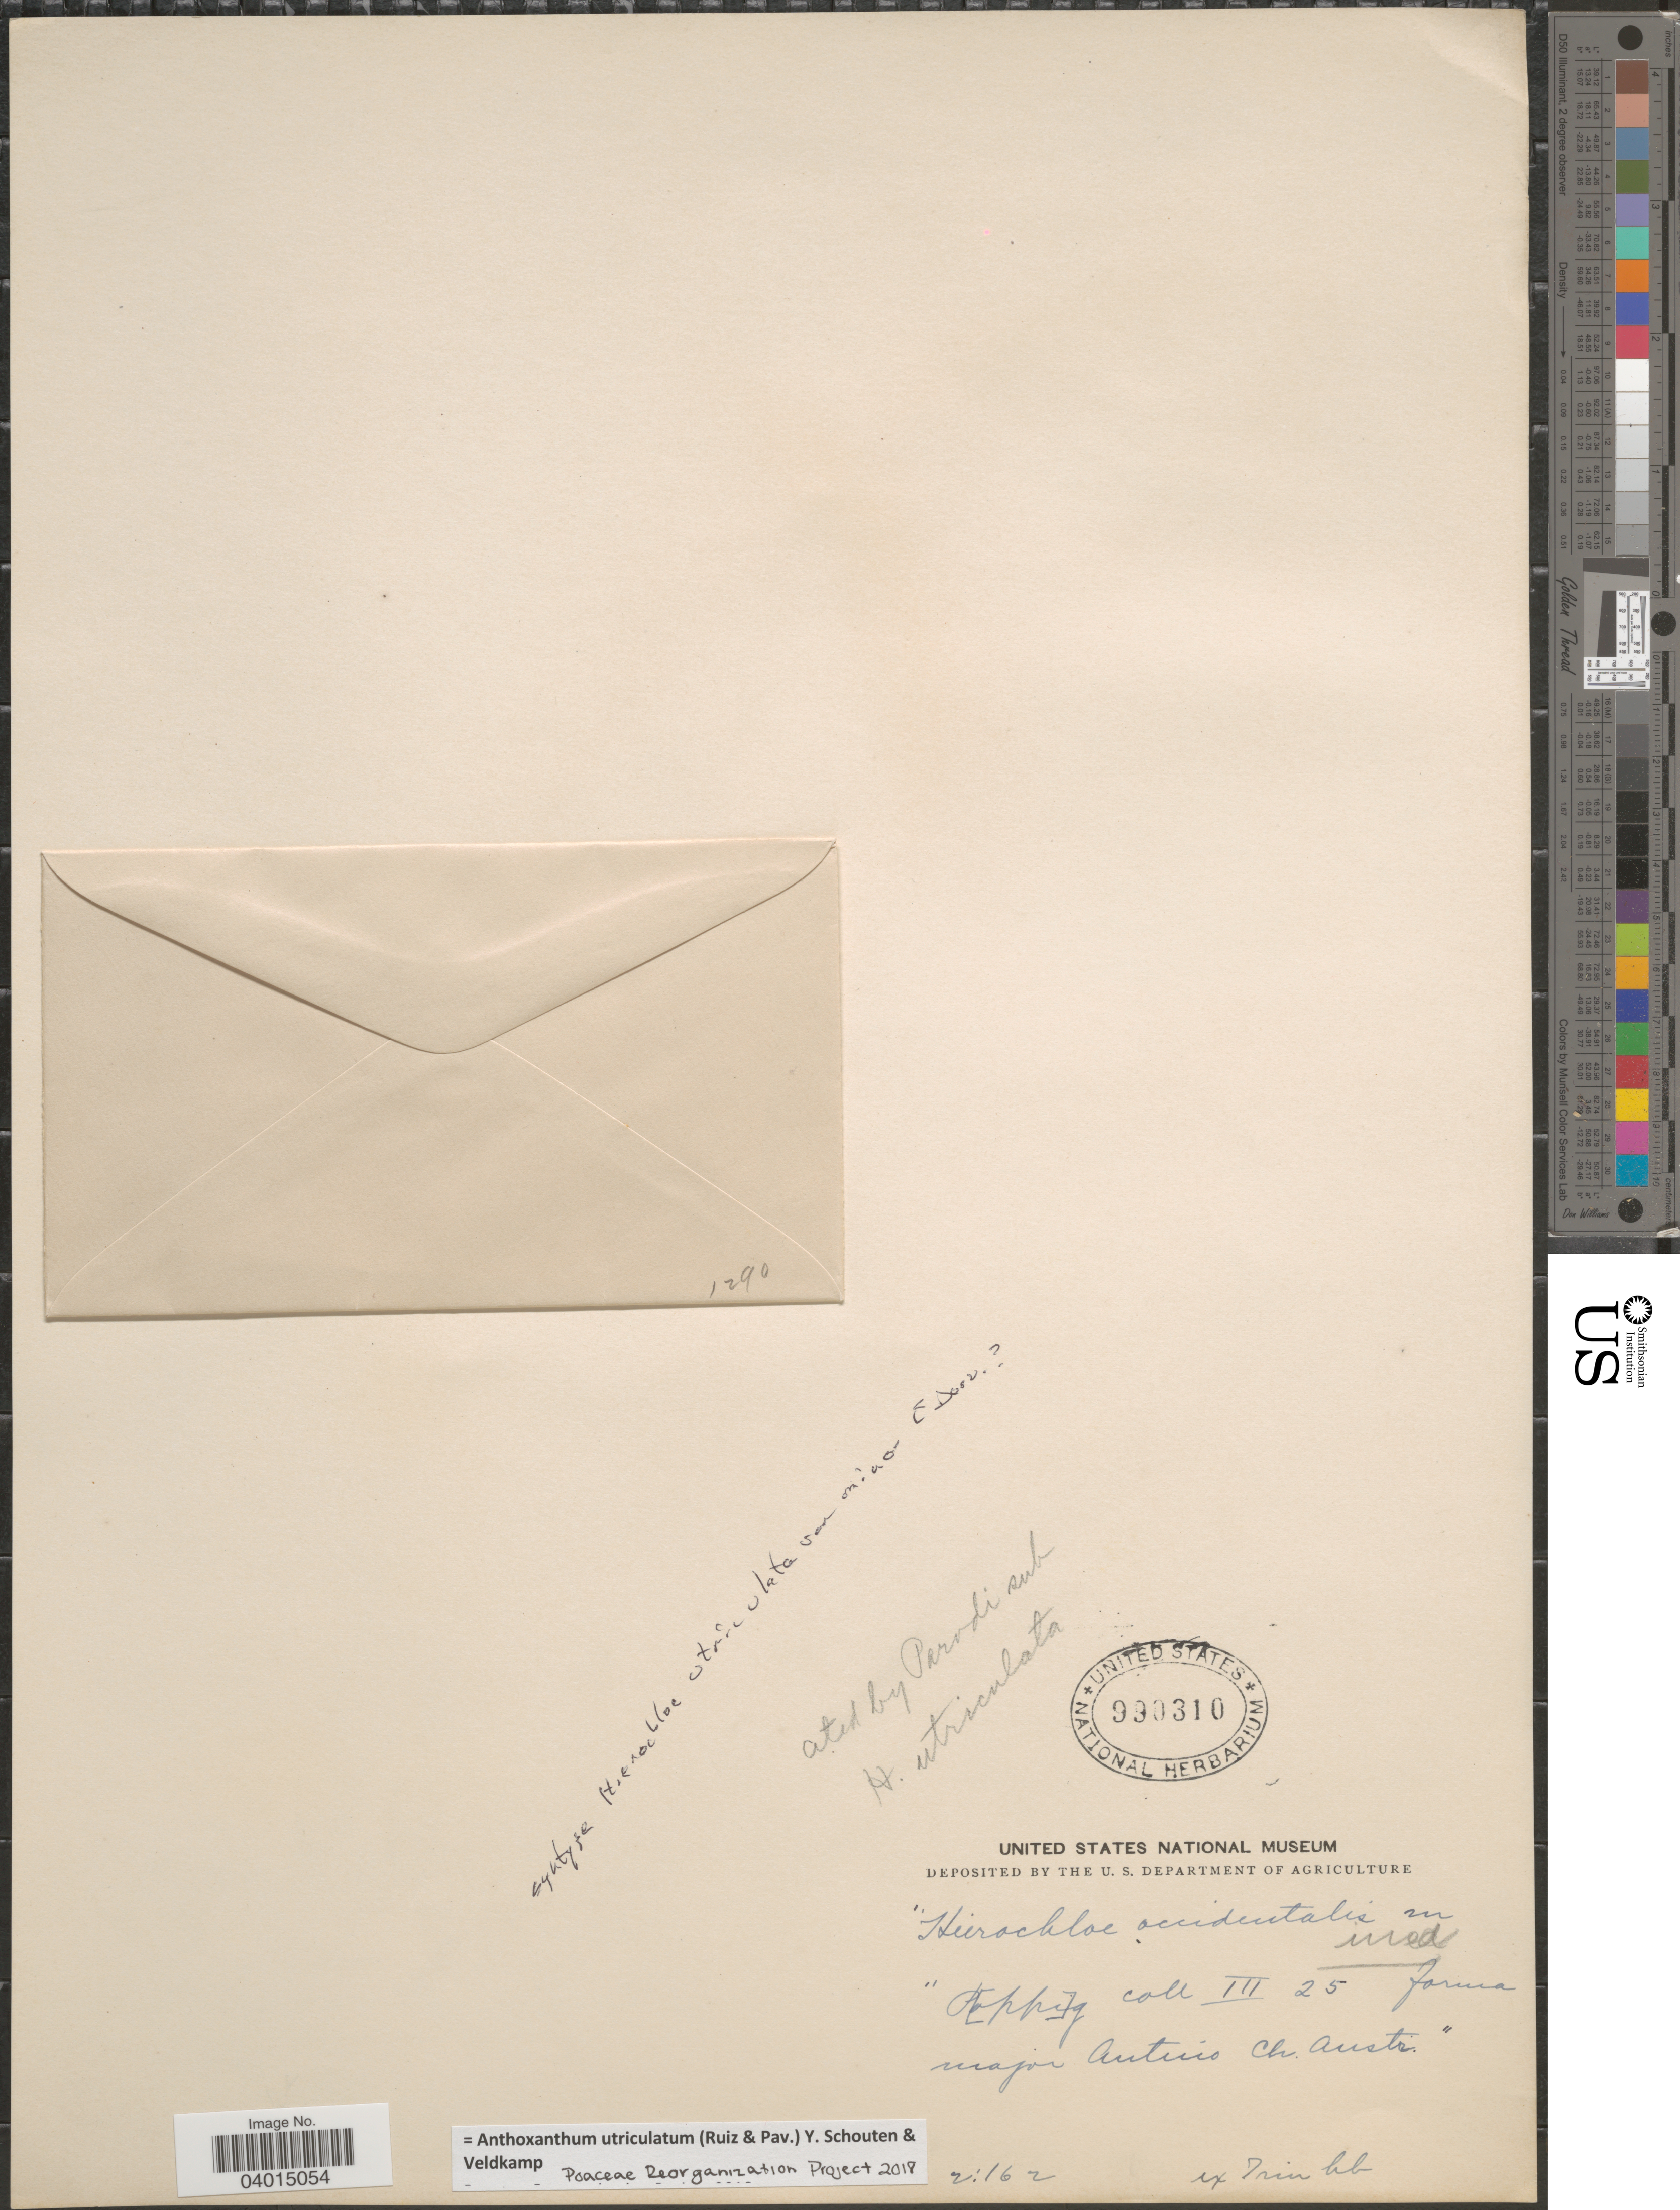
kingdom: Plantae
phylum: Tracheophyta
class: Liliopsida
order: Poales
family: Poaceae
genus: Anthoxanthum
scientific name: Anthoxanthum utriculatum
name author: (Ruiz & Pav.) R.T.A. Schouten & Veldkamp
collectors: -. Poppig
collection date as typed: Transcribed d/m/y: /3/25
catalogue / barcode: US 990310